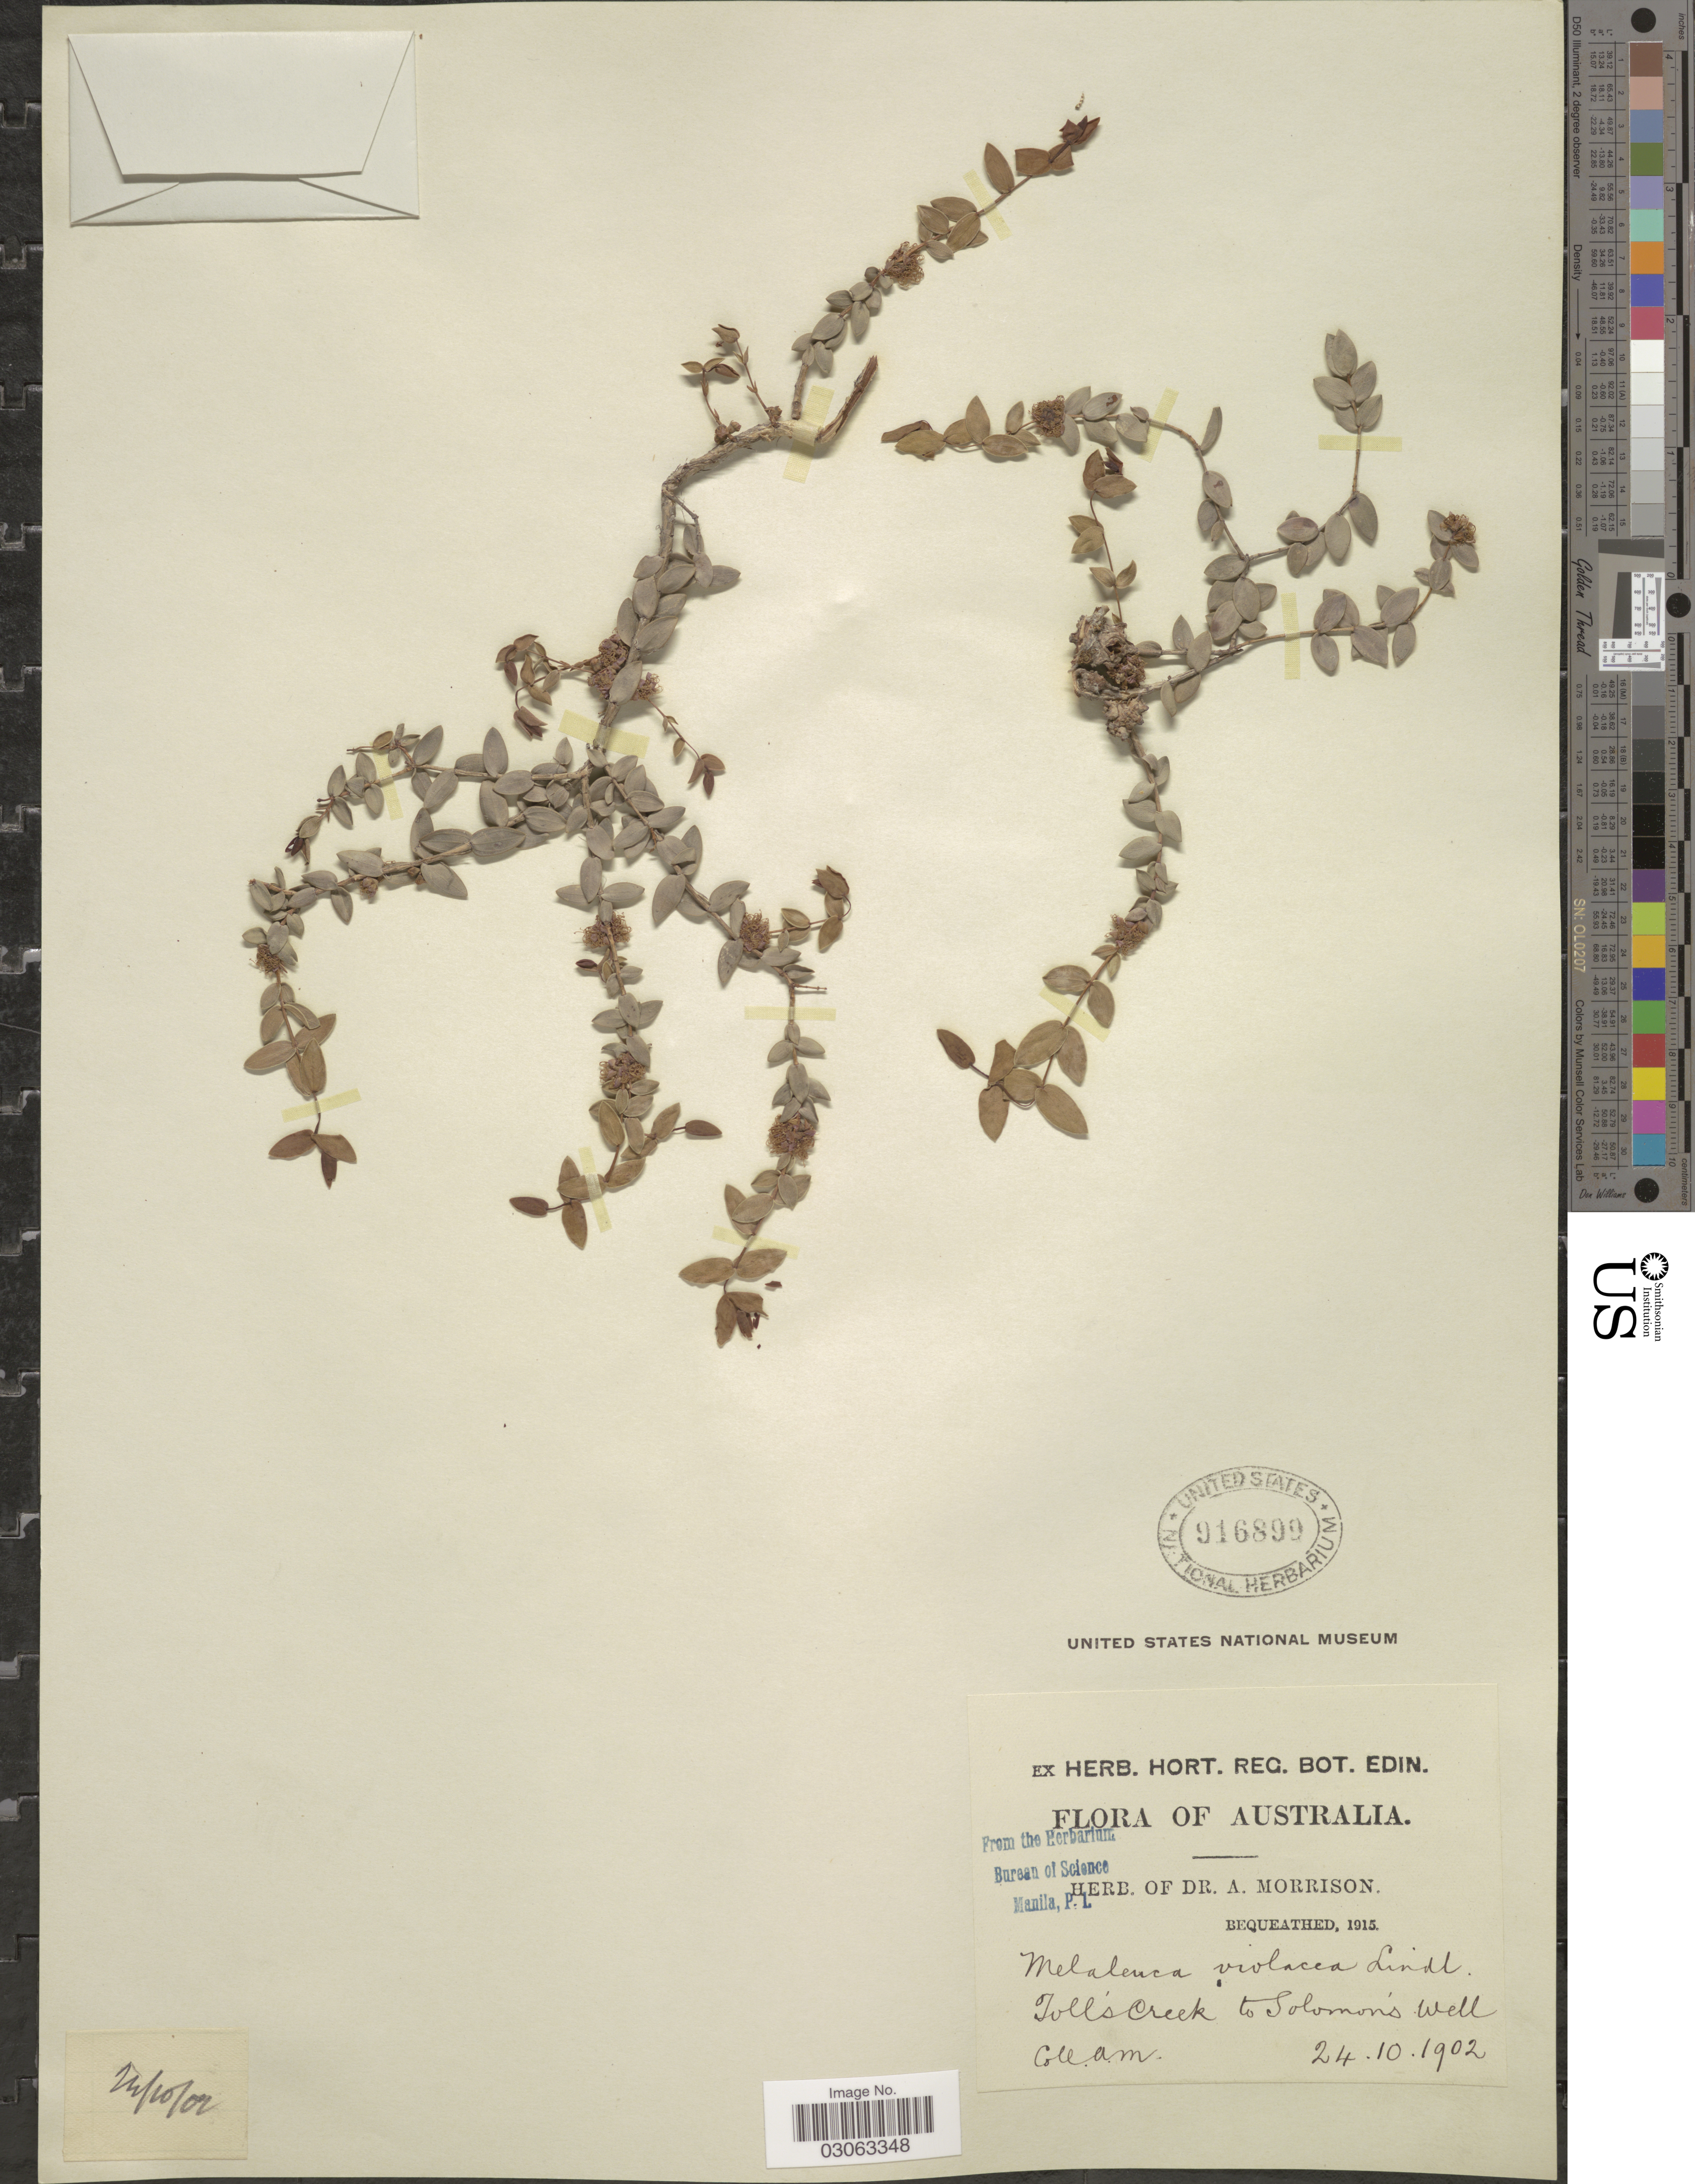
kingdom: Plantae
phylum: Tracheophyta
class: Magnoliopsida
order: Myrtales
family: Myrtaceae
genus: Melaleuca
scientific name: Melaleuca violacea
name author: Schauer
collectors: A. Morrison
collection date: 1902-10-24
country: Australia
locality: Toll's Creek to Solomon's Well.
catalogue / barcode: US 916899